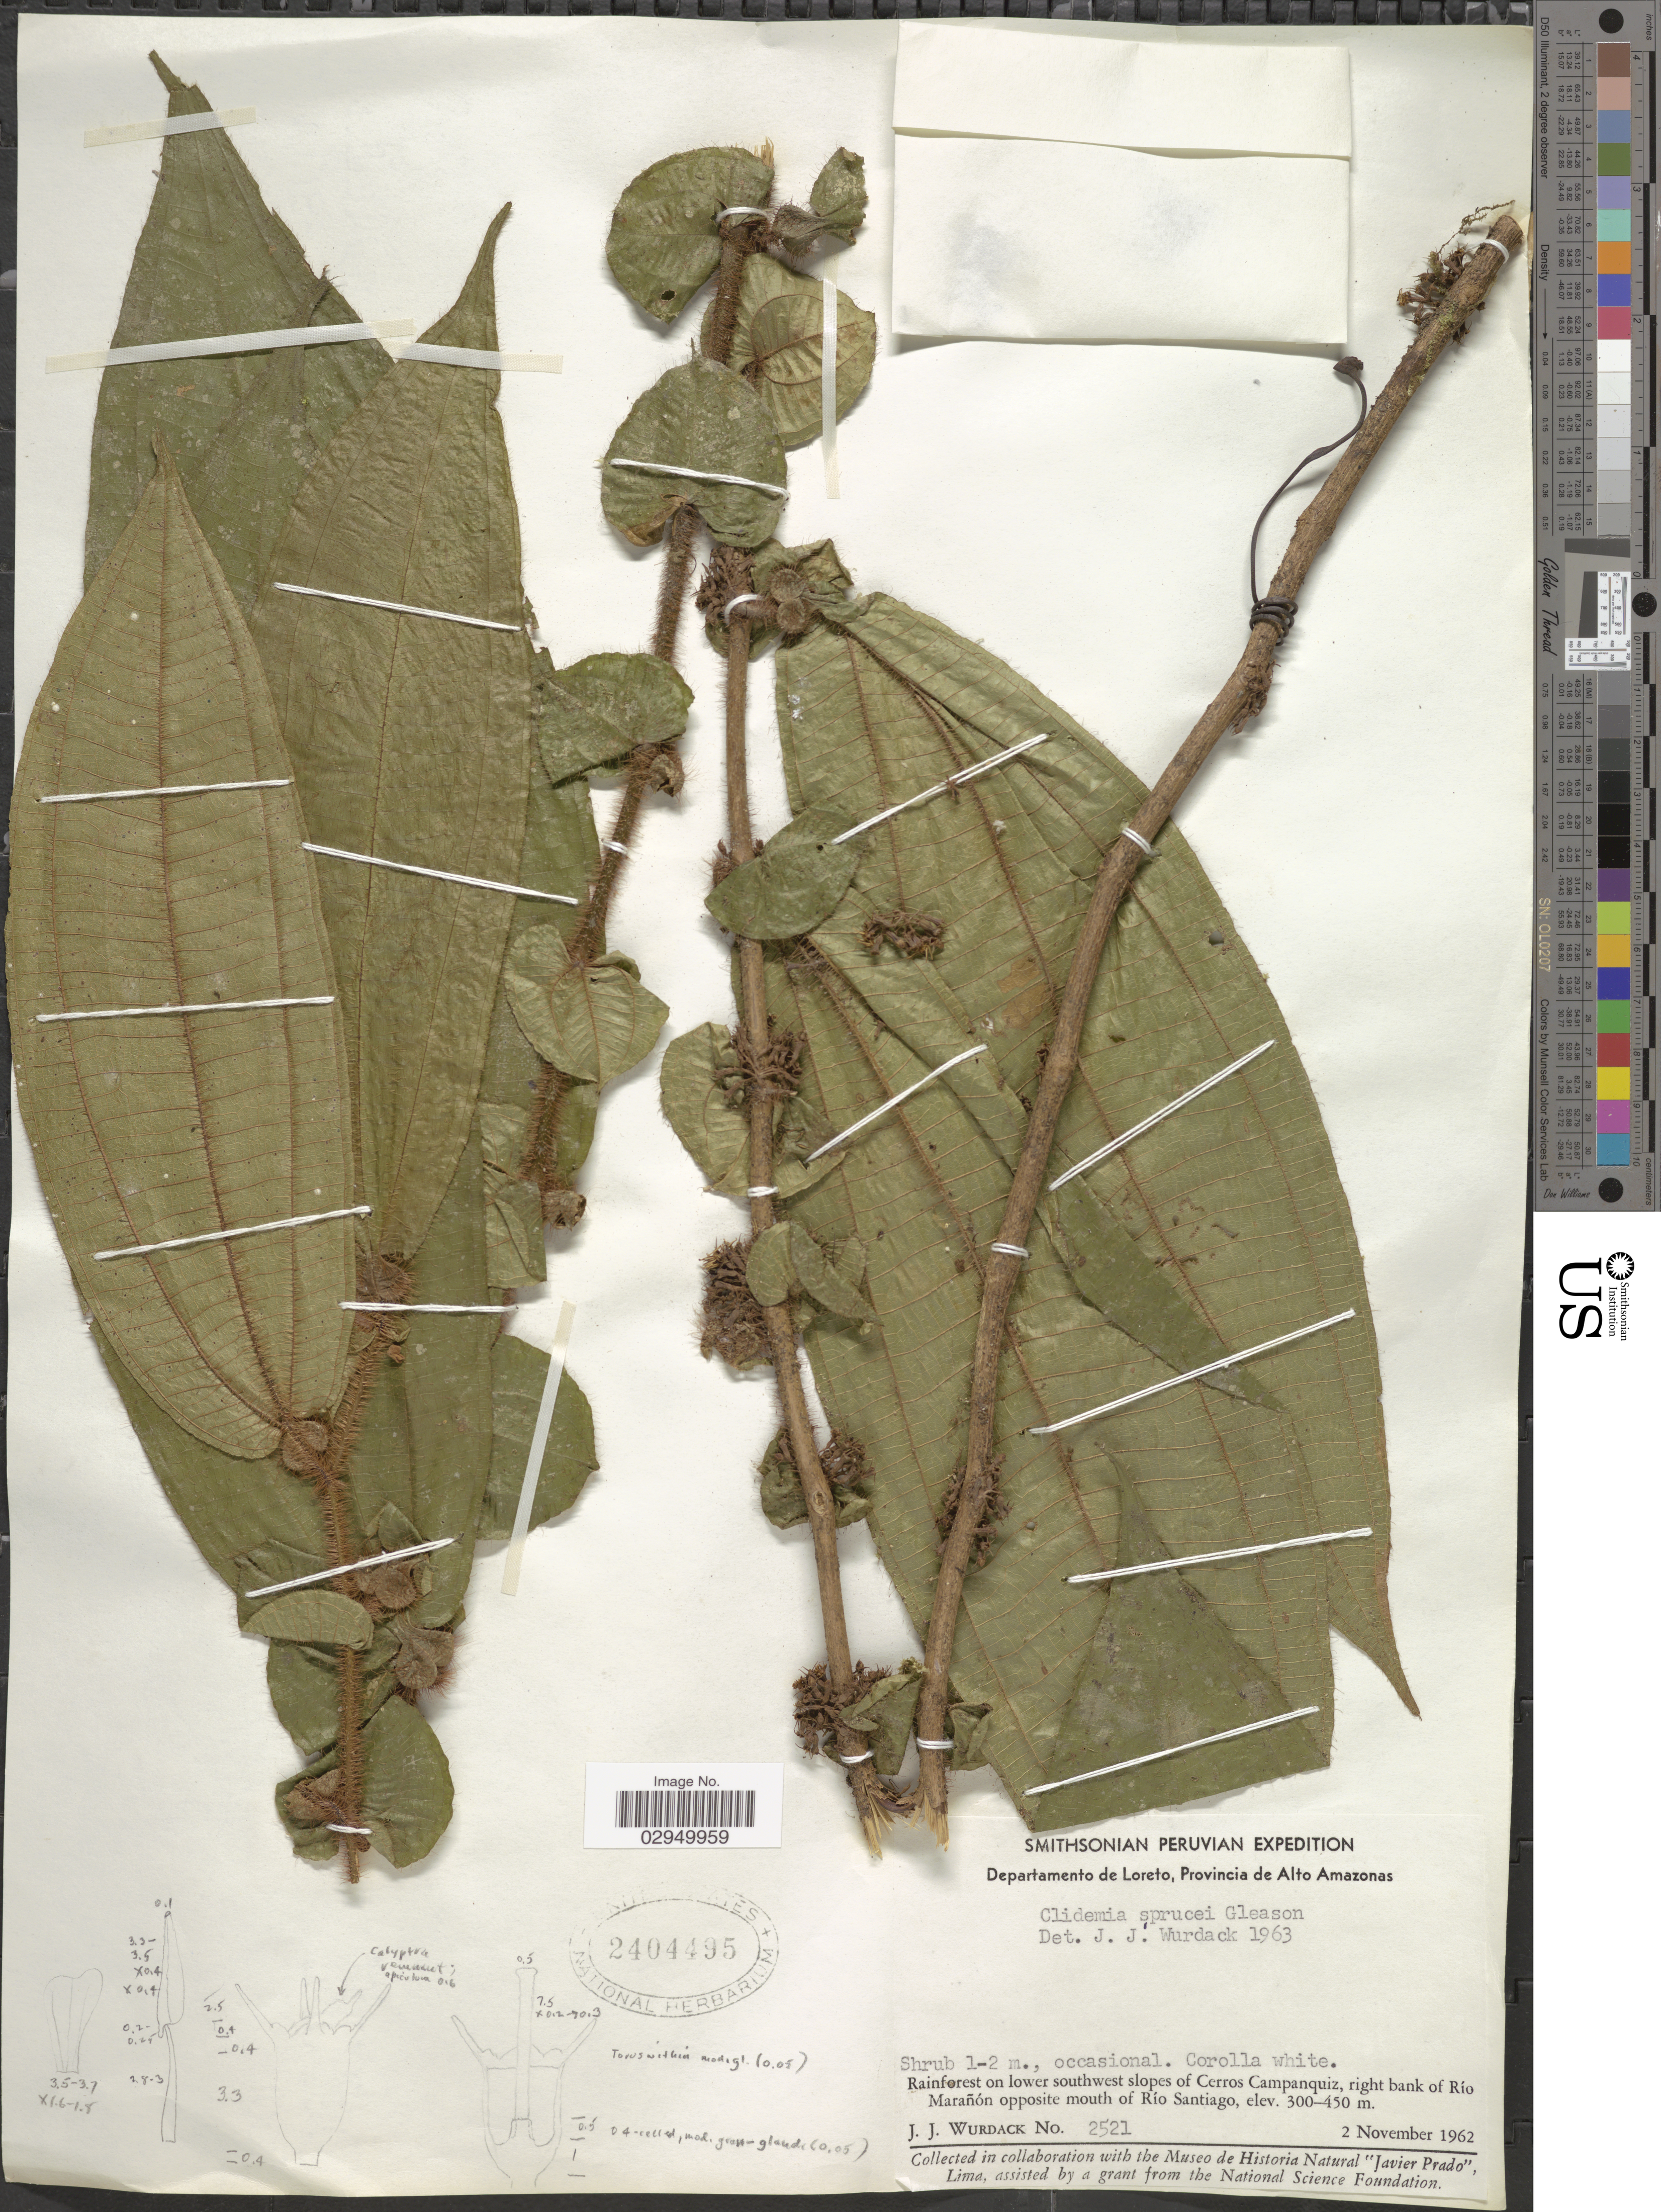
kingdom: Plantae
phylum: Tracheophyta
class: Magnoliopsida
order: Myrtales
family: Melastomataceae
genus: Clidemia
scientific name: Clidemia sprucei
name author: Gleason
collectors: J. J. Wurdack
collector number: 2521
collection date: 1962-11-02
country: Peru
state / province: Loreto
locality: Departamento de Loreto, Provincia de Alto Amazonas. Rainforest on lower southwest slopes of Cerros Campanquiz, right bank of Río Marañón opposite mouth of Río Santiago.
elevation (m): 300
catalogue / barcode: US 2404495